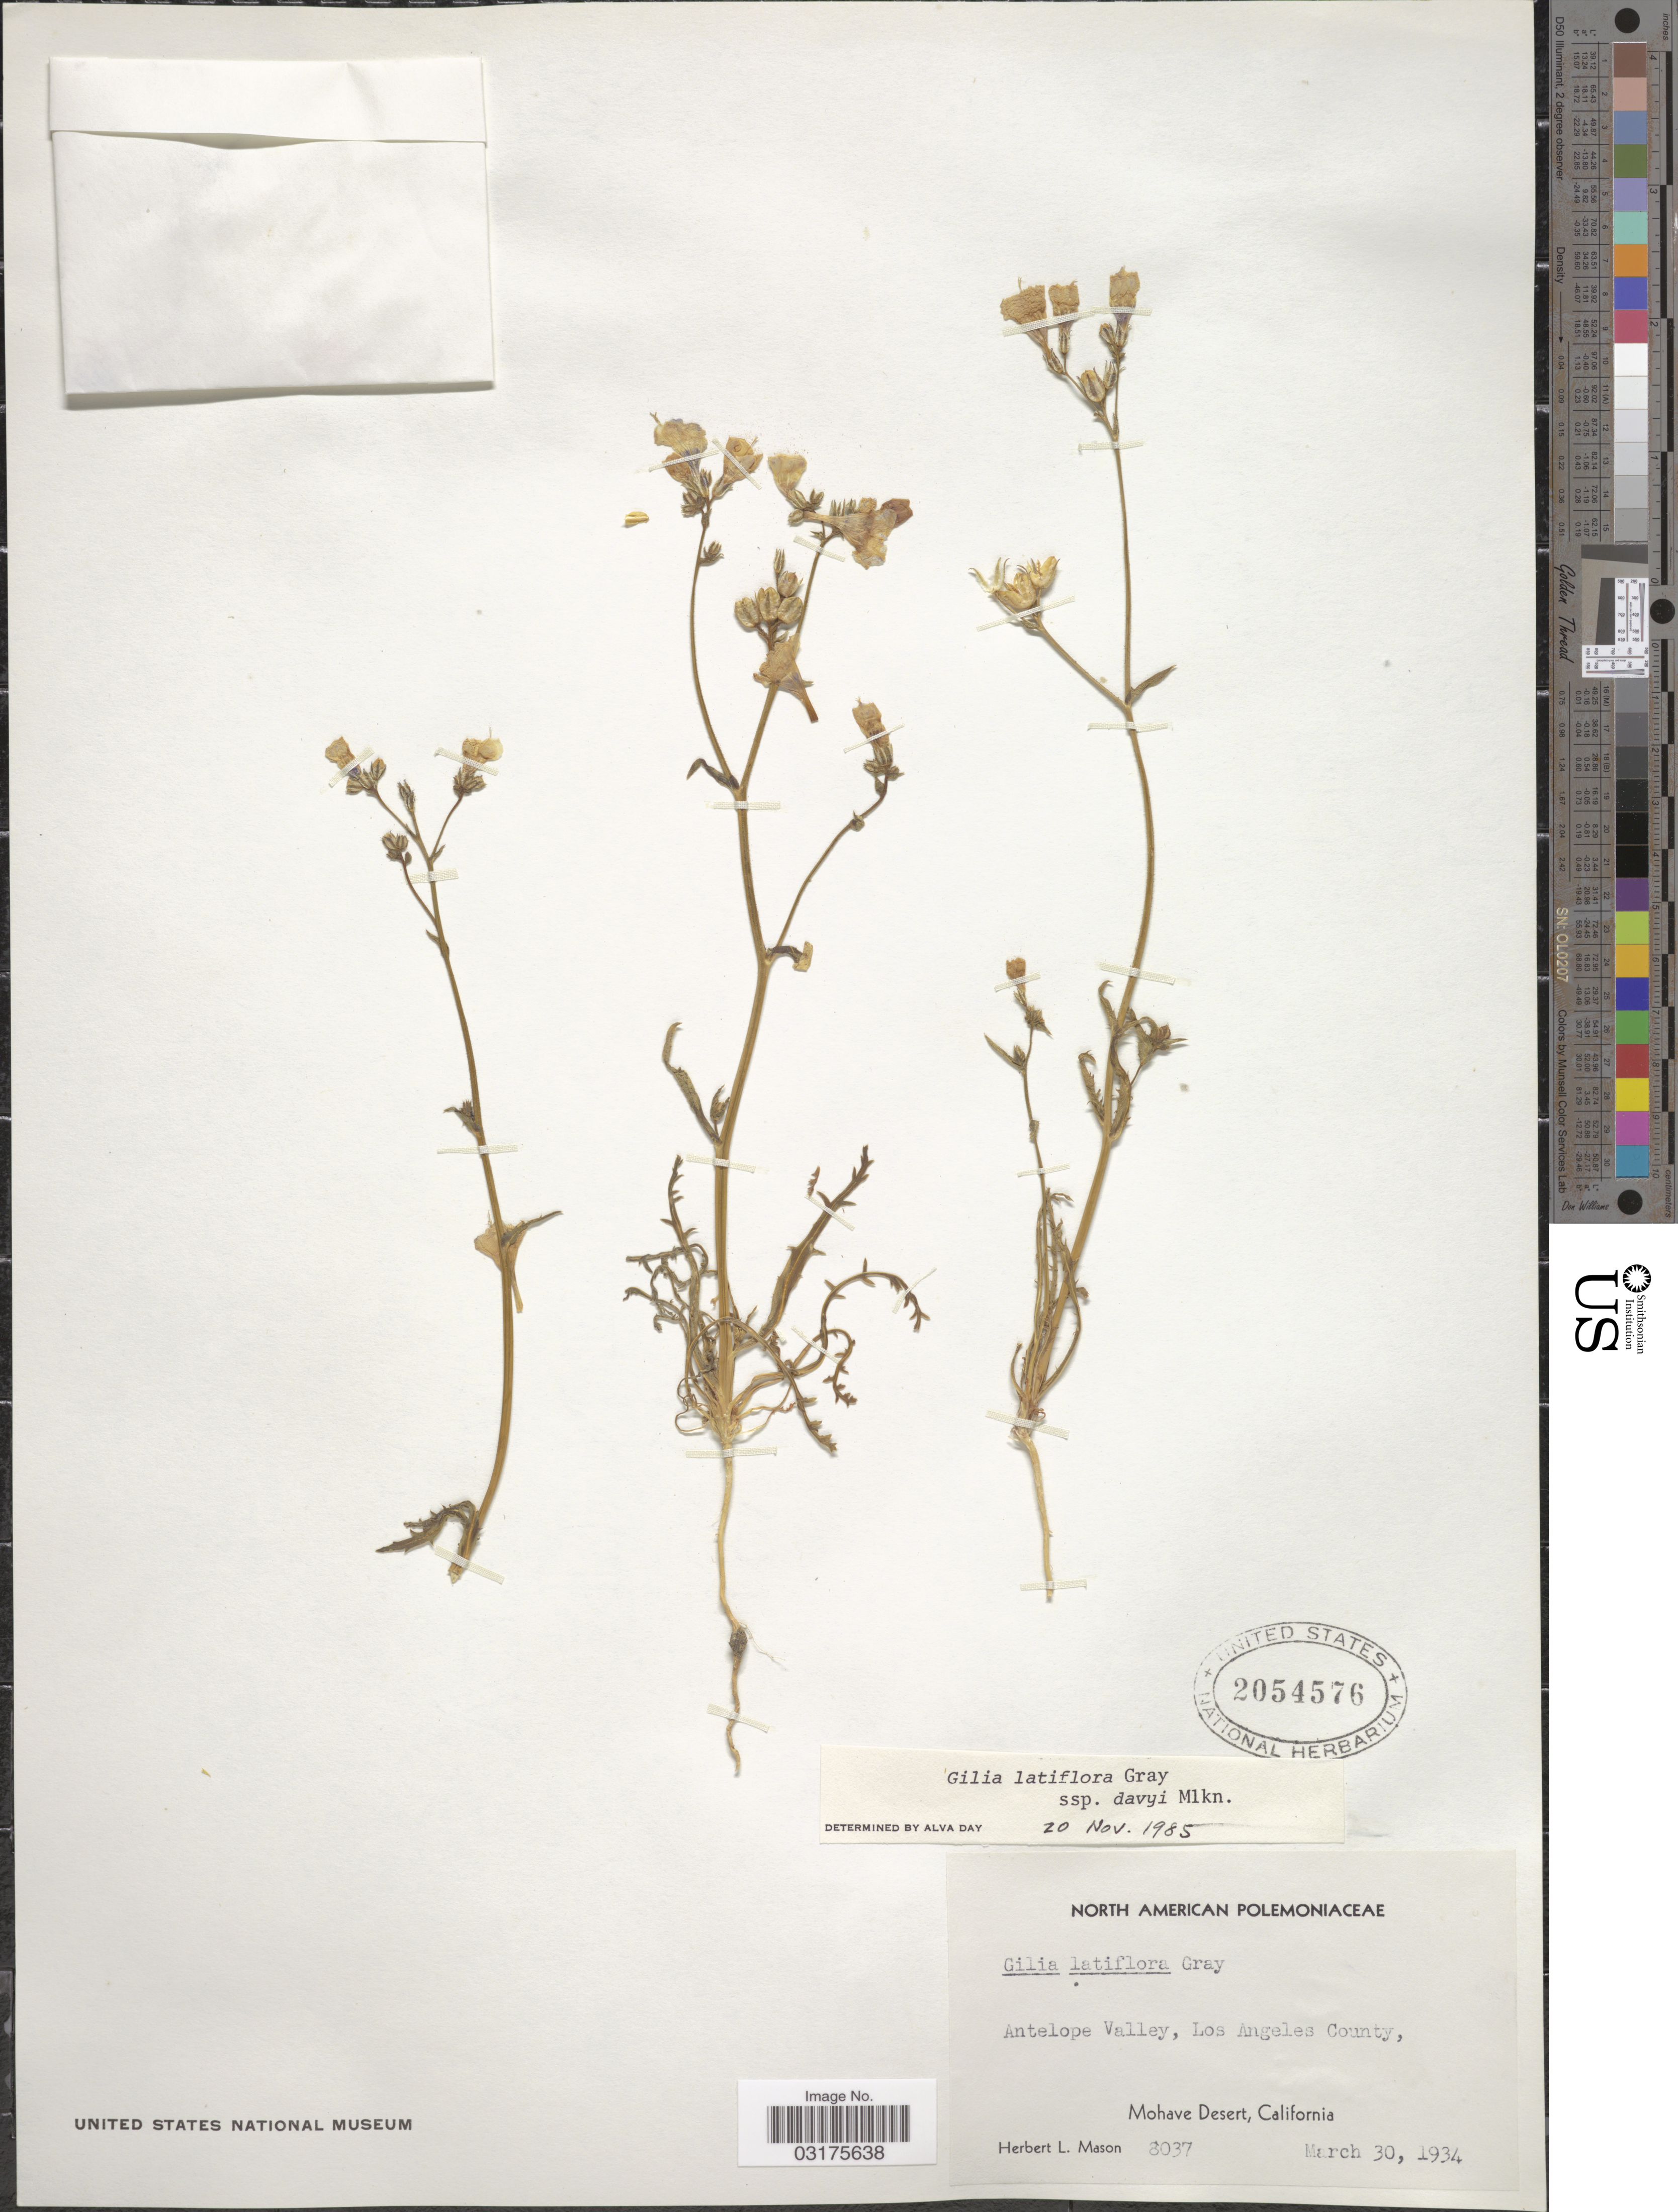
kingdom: Plantae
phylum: Tracheophyta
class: Magnoliopsida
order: Ericales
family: Polemoniaceae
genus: Gilia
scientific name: Gilia latiflora subsp. davyi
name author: (Milliken) A.D. Grant & V.E. Grant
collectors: H. L. Mason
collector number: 8037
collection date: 1934-03-30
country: United States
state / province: California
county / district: Los Angeles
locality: Antelope Valley, Los Angeles County, Mohave Desert.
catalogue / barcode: US 2054576